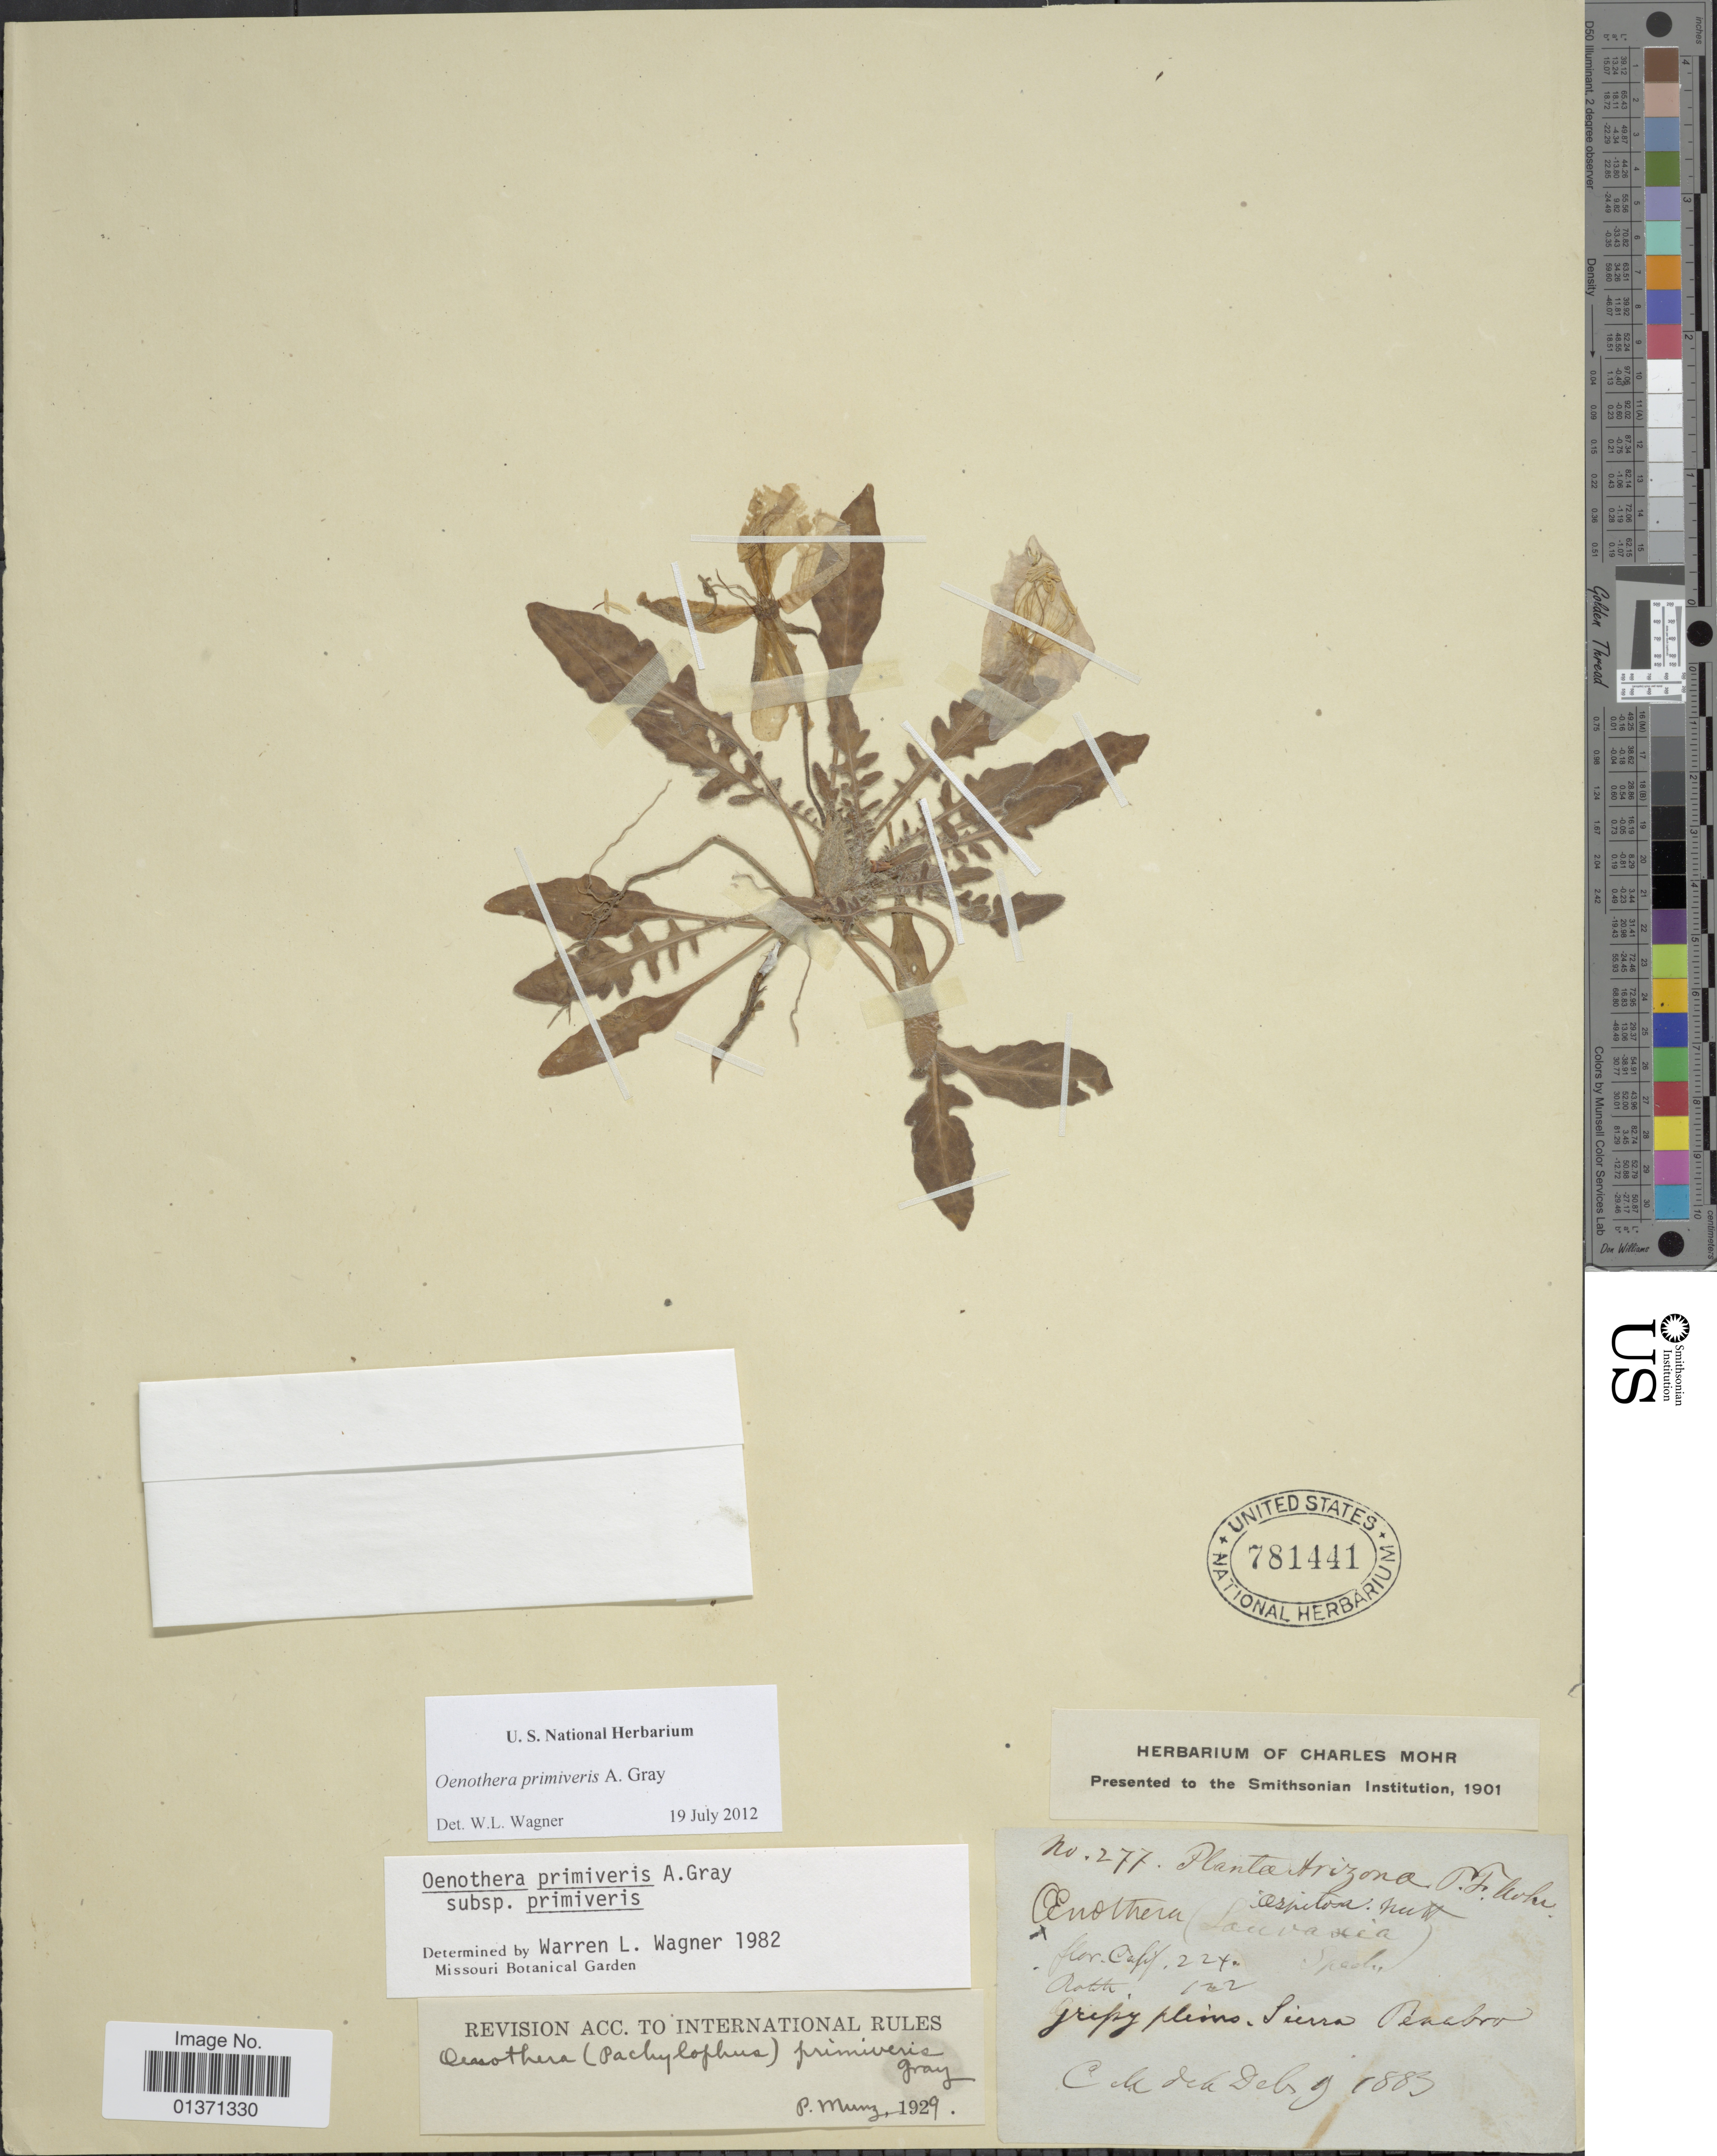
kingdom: Plantae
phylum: Tracheophyta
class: Magnoliopsida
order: Myrtales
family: Onagraceae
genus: Oenothera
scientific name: Oenothera primiveris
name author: A. Gray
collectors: P. F. Mohr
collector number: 277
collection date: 1883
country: United States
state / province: Arizona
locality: Grassy Plains, Sierra Peaabro [interpreted]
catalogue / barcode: US 781441